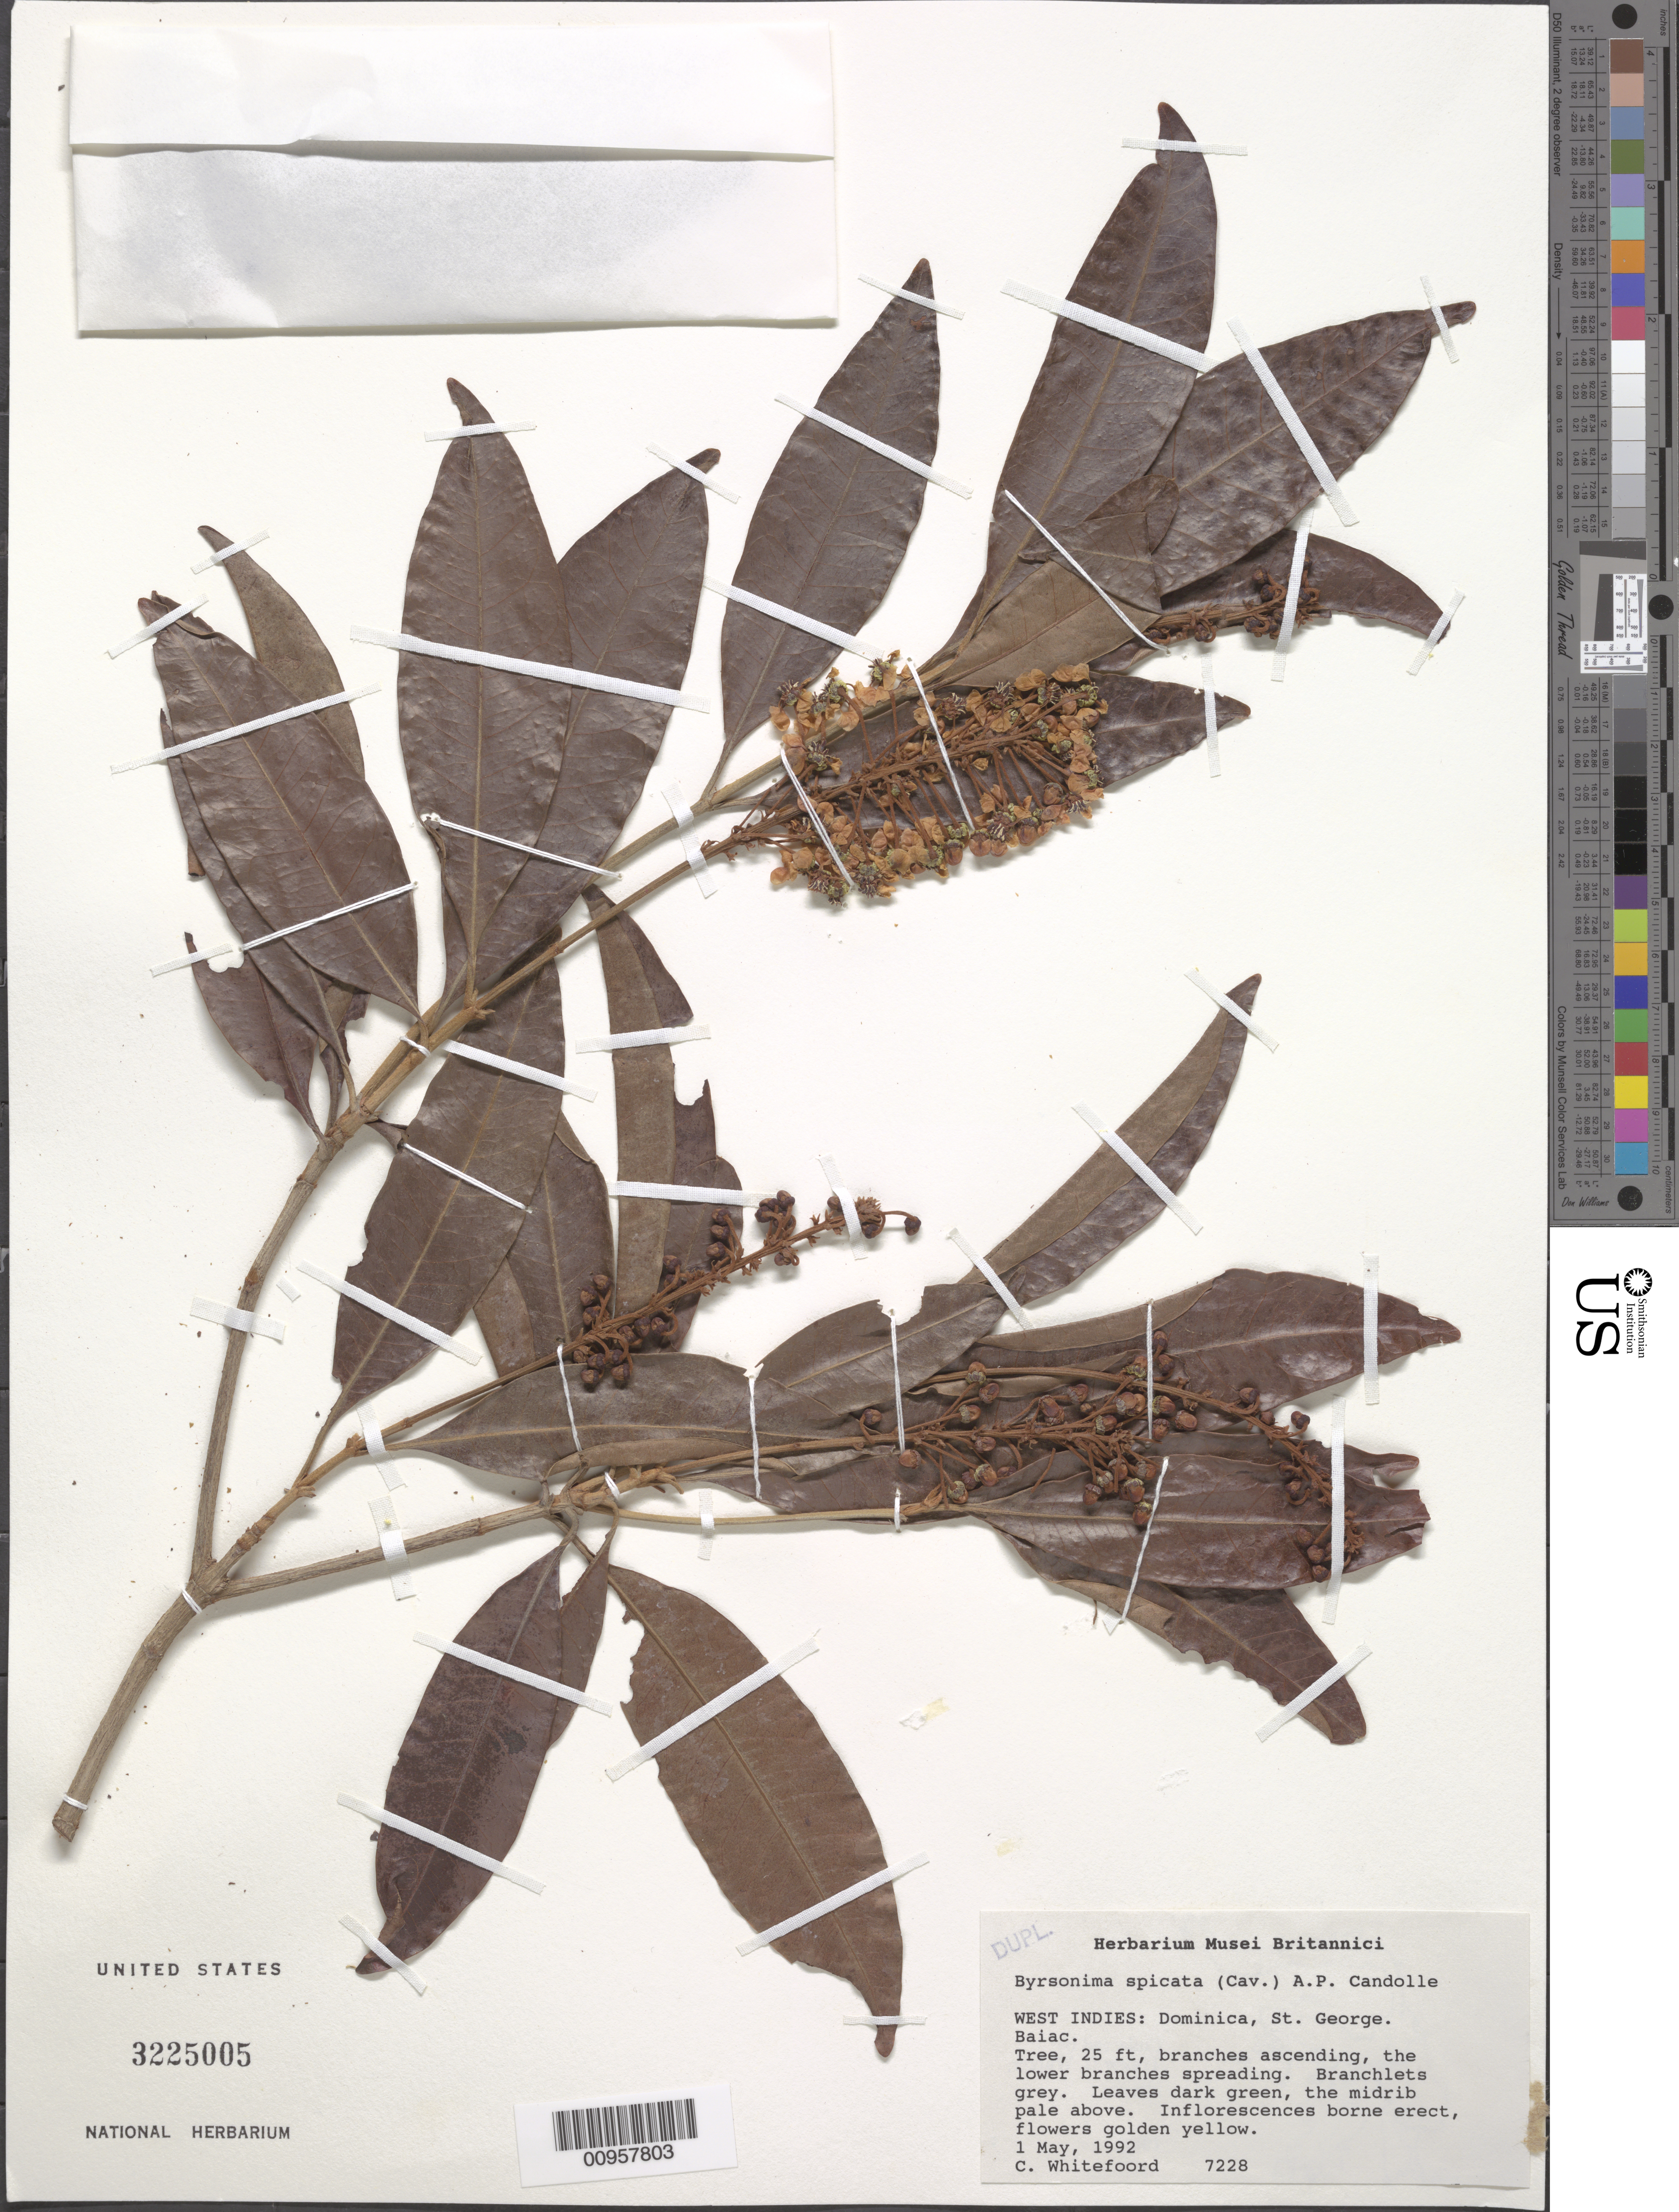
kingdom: Plantae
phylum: Tracheophyta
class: Magnoliopsida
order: Malpighiales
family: Malpighiaceae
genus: Byrsonima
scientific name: Byrsonima spicata (Cav.) DC.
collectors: C. Whitefoord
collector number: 7228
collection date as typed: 01 May 1992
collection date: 1992-05-01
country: Dominica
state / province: St. George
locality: Baiac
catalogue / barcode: US 3225005